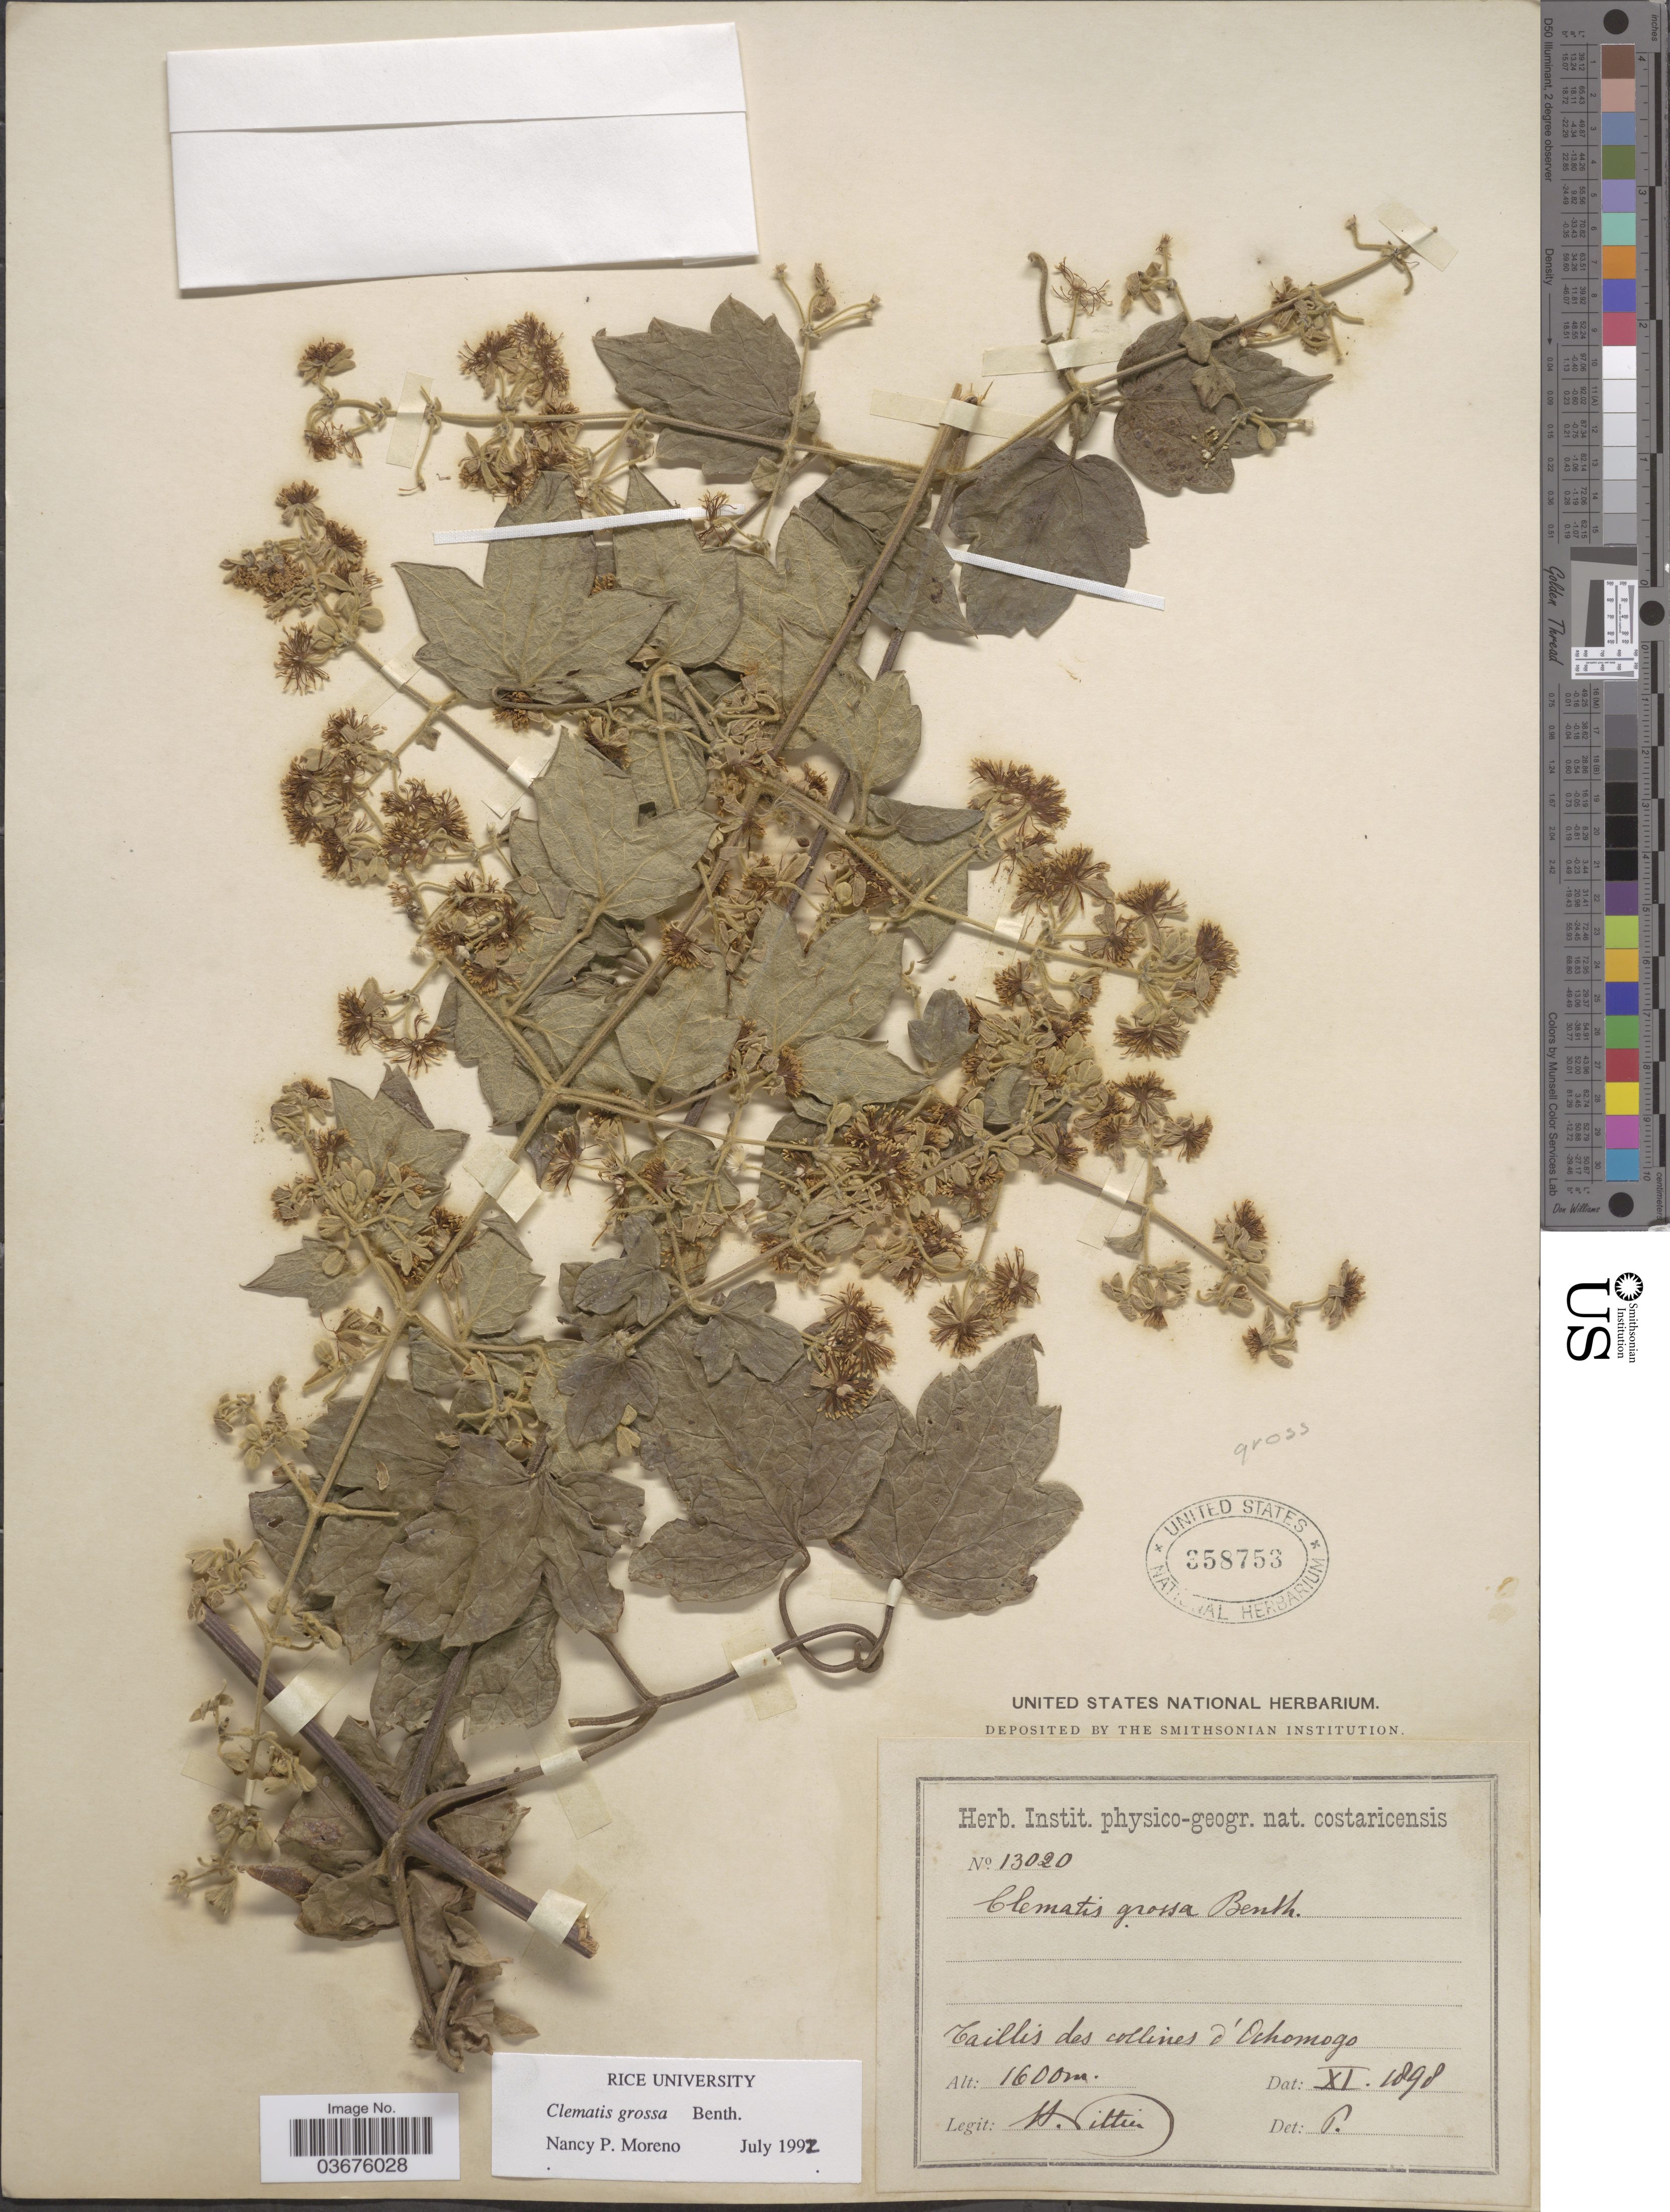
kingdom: Plantae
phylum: Tracheophyta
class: Magnoliopsida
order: Ranunculales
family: Ranunculaceae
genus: Clematis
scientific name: Clematis grossa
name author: Benth.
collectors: H. F. Pittier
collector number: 13020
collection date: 1898-11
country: Costa Rica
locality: Taillis des collines d'Ochomogo.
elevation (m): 1600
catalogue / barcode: US 358753